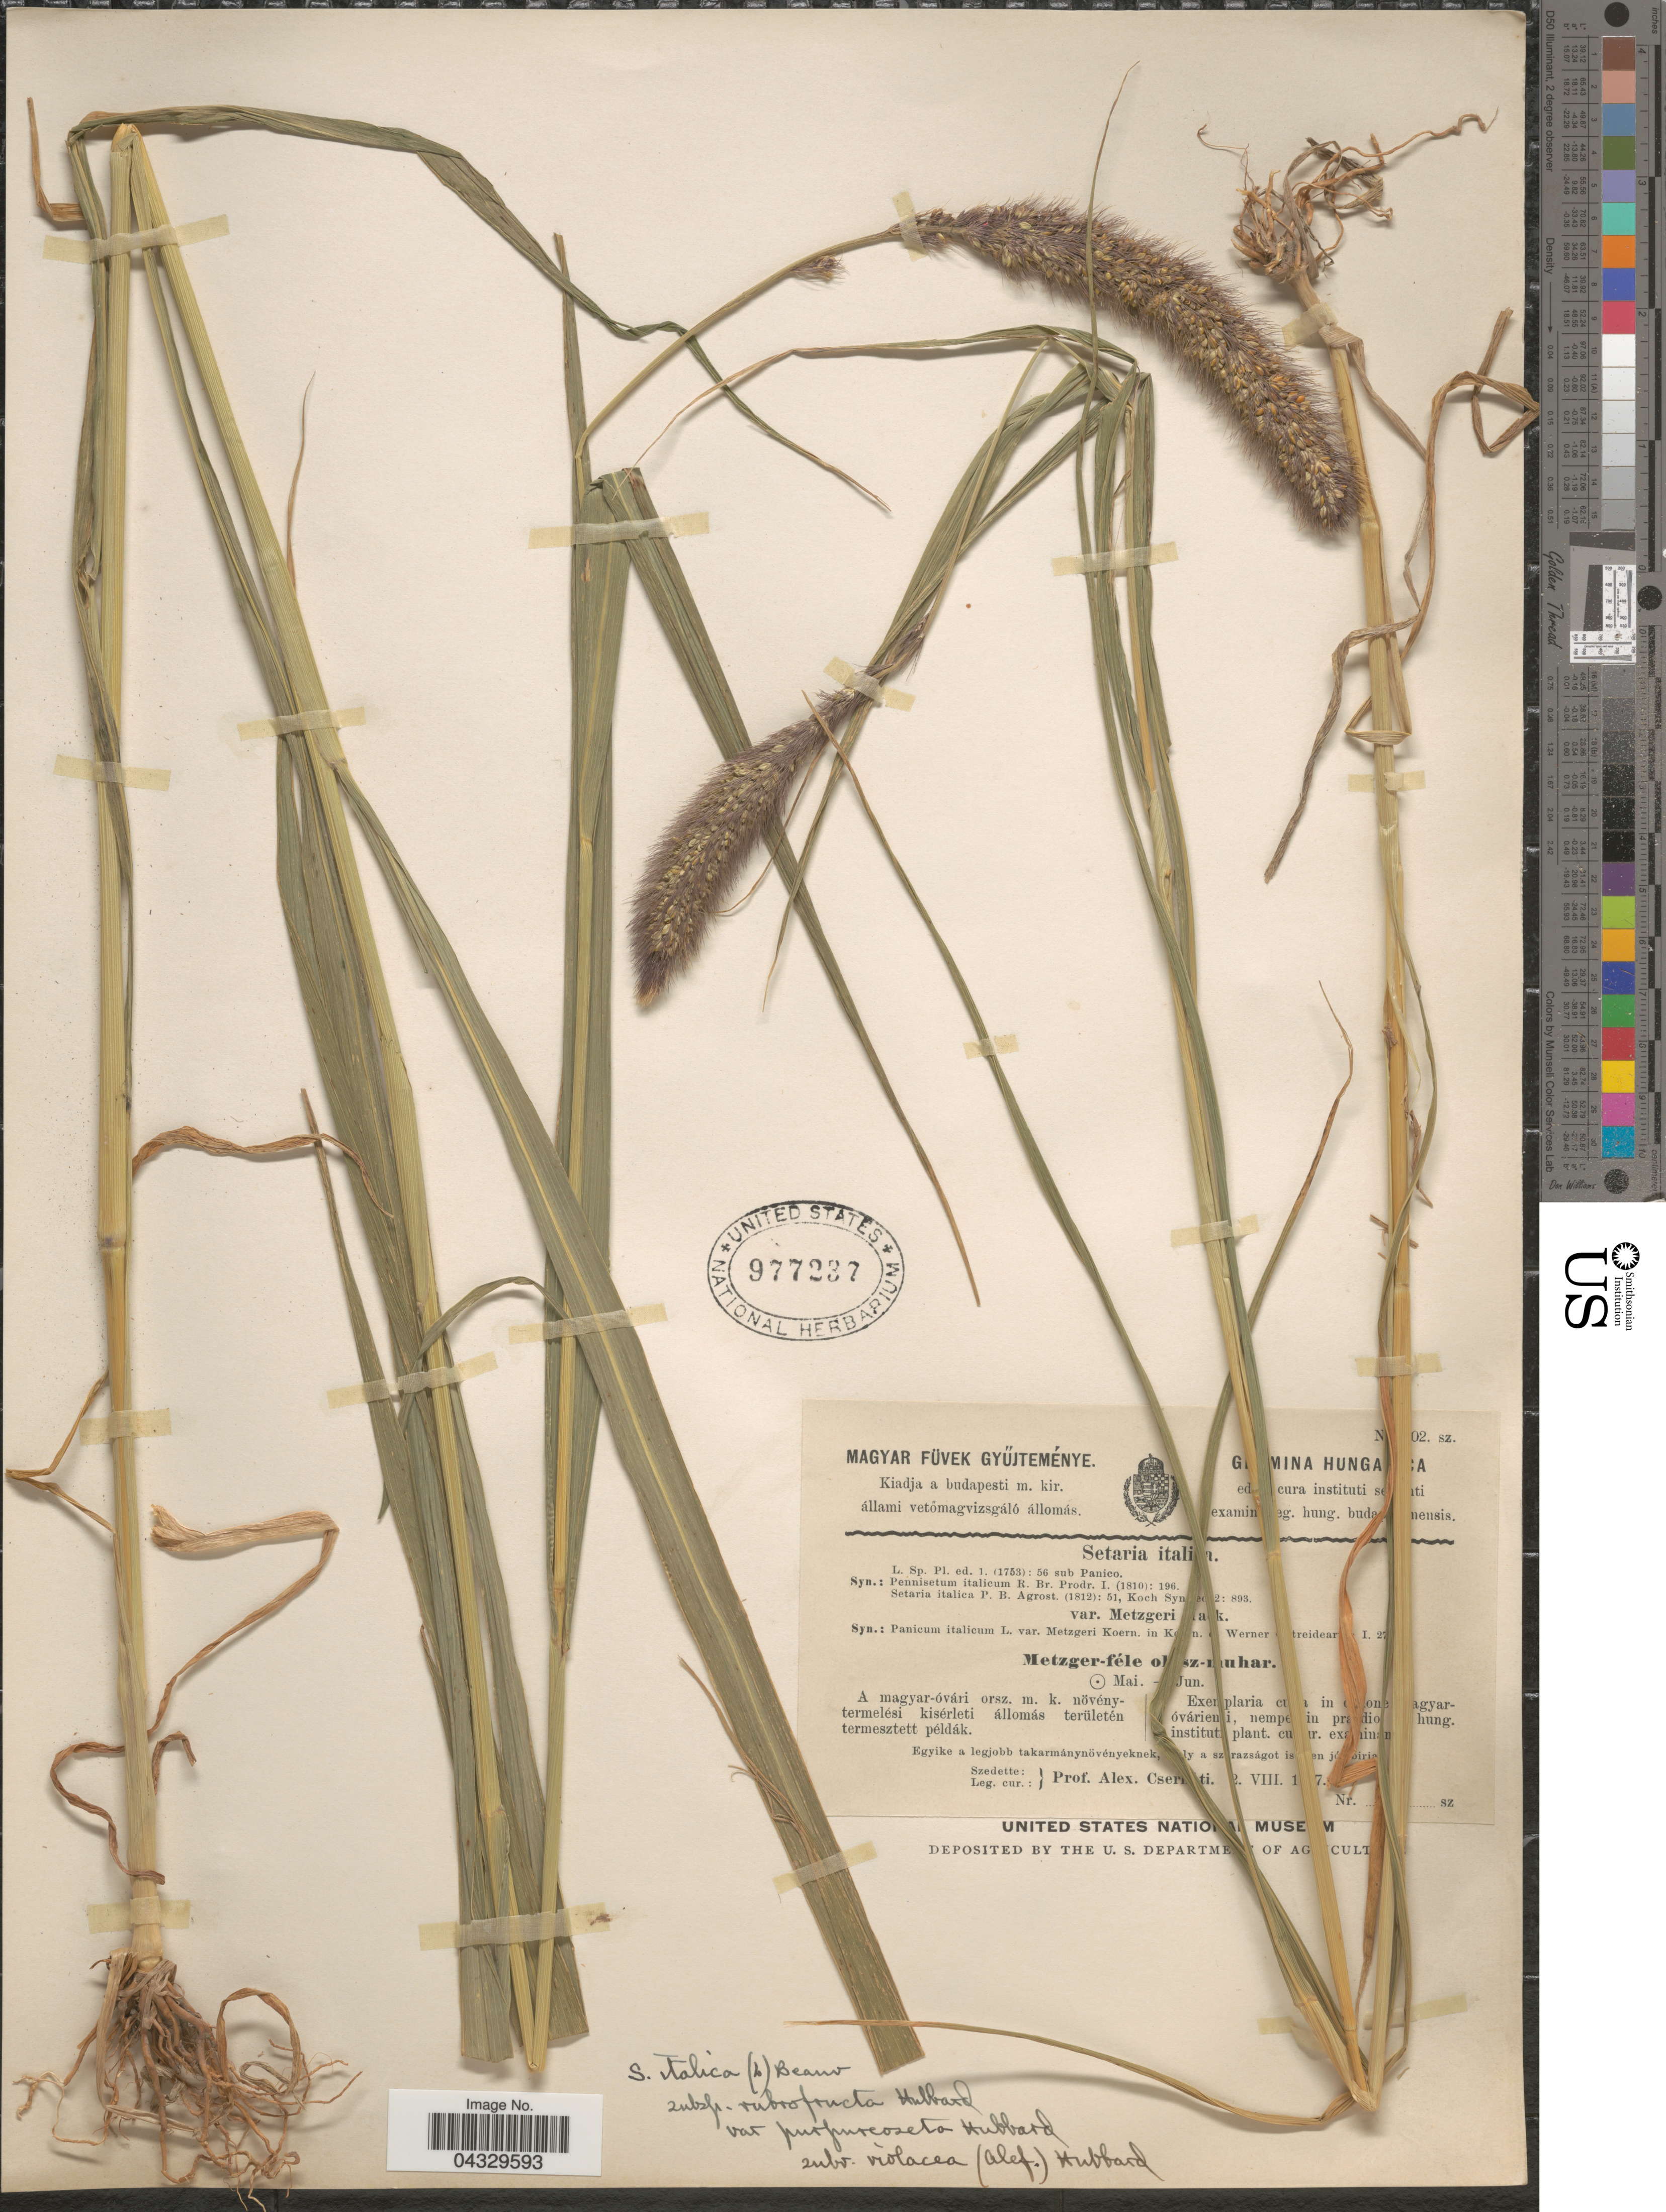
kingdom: Plantae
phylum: Tracheophyta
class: Liliopsida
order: Poales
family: Poaceae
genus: Setaria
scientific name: Setaria italica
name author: (L.) P. Beauv.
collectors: P. Cserti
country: Hungary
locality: Exe[illegible text]plaria c[illegible text] in [illegible text]one [illegible text]gyaróvárien[illegible text]i, nempe[illegible text]in pr[illegible text]dio [illegible text] hung. institut[illegible text] plant. cu[illegible text]r. ex[illegible text].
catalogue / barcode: US 977237